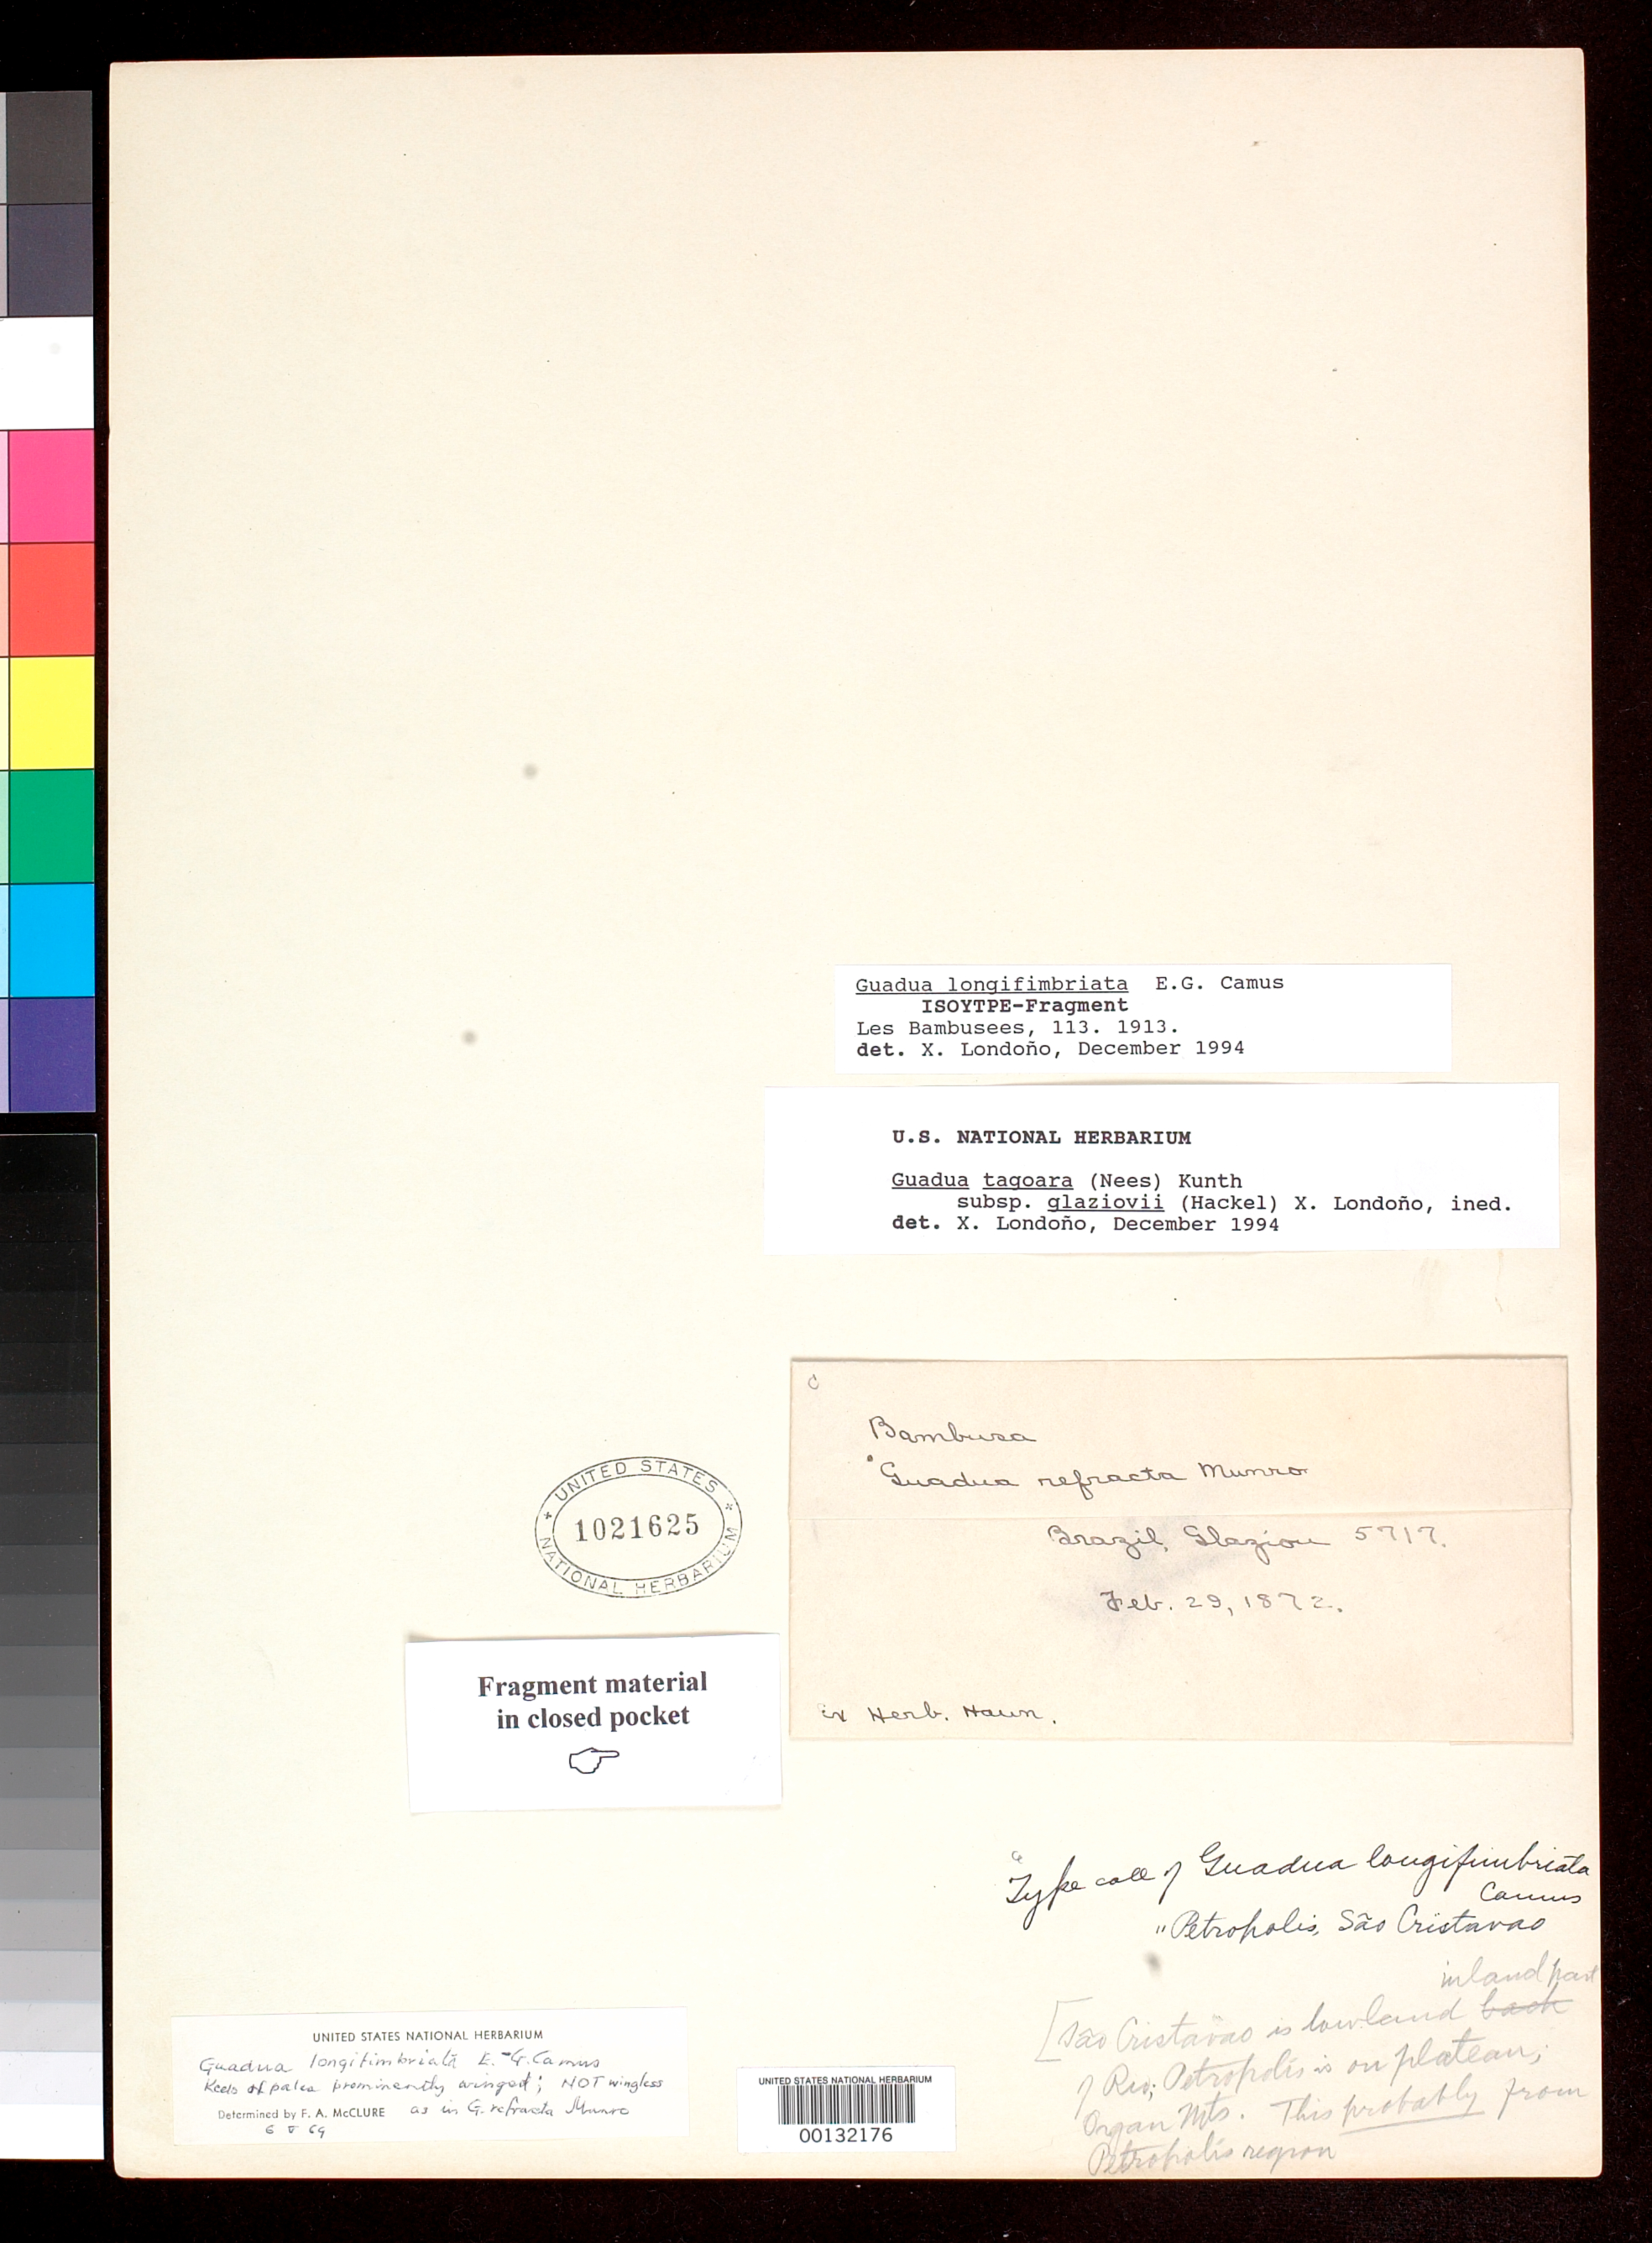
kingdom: Plantae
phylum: Tracheophyta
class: Liliopsida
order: Poales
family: Poaceae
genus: Guadua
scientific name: Guadua longifimbriata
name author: E.G. Camus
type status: Isotype Fragment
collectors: A. F. M. Glaziou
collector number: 5717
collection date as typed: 29 Feb 1872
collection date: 1872-02-29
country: Brazil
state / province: Rio de Janeiro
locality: Petropolis, Sao Cristorao.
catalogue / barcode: US 1021625